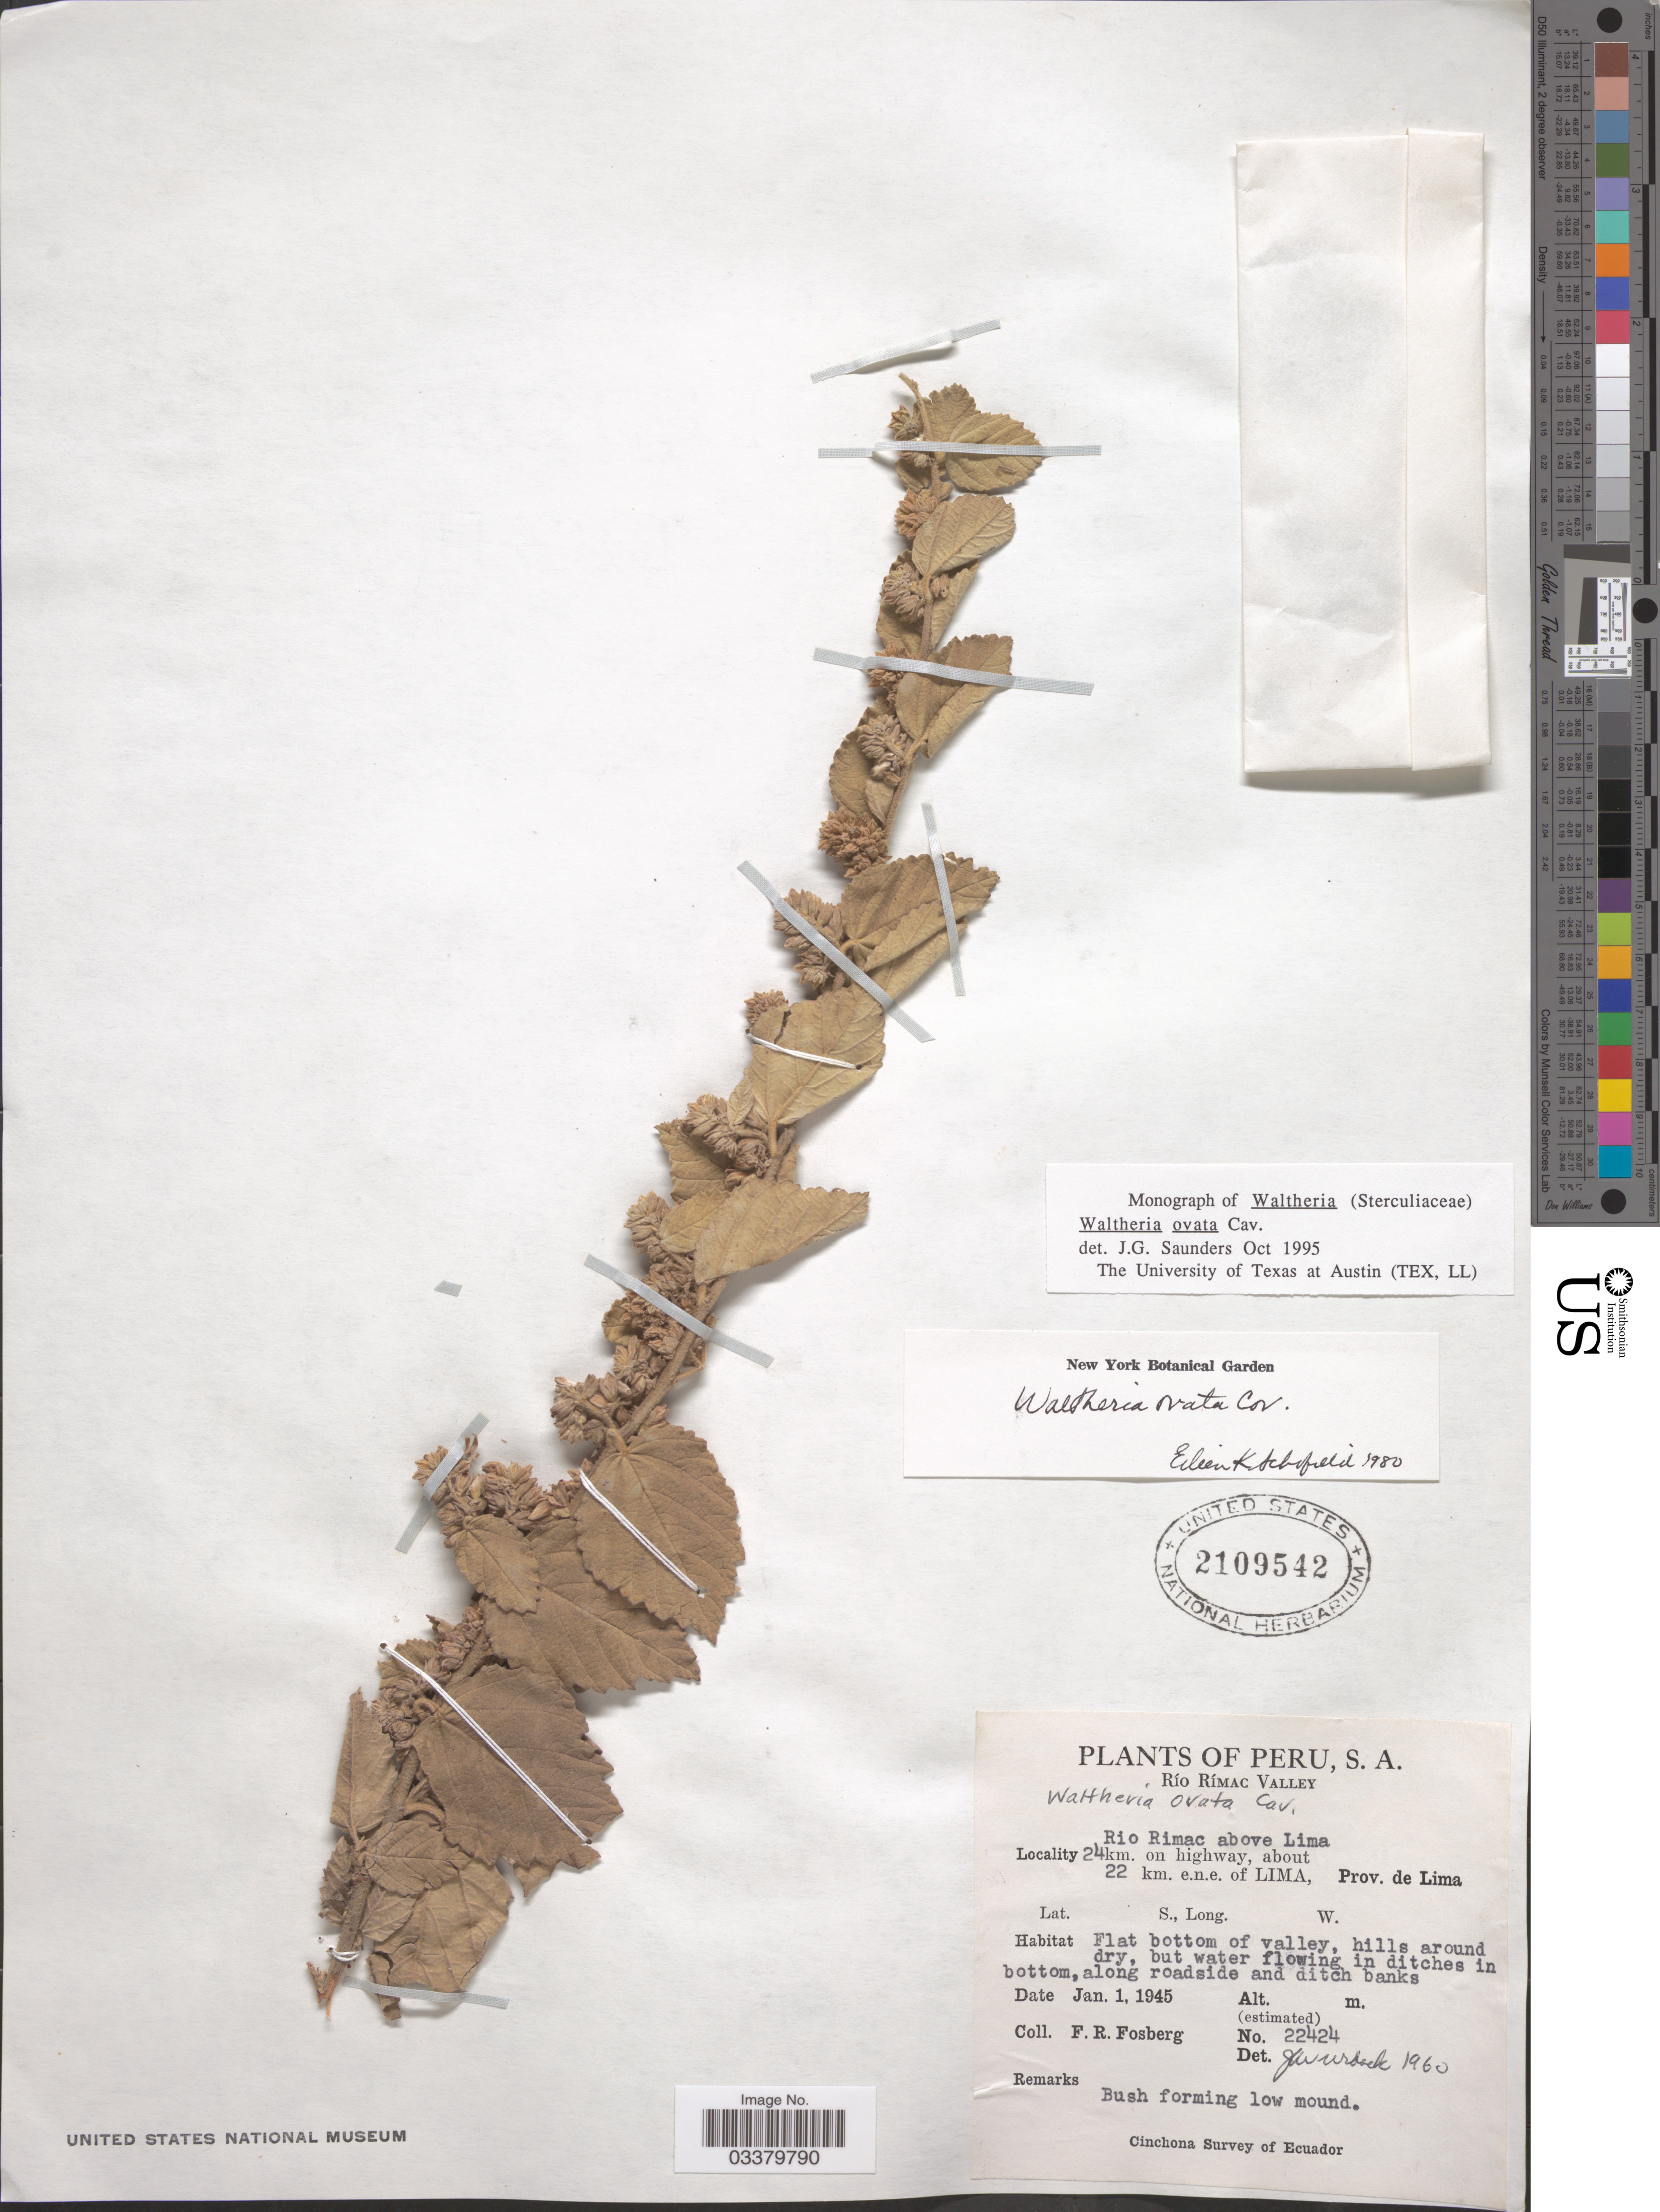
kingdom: Plantae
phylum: Tracheophyta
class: Magnoliopsida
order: Malvales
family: Malvaceae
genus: Waltheria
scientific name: Waltheria ovata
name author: Cav.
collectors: F. R. Fosberg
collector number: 22424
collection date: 1945-01-01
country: Peru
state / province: Lima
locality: Río Rímac Valley. Rio Rimac above Lima, 24km. on highway, about 22 km. e.n.e. of Lima.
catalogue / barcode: US 2109542